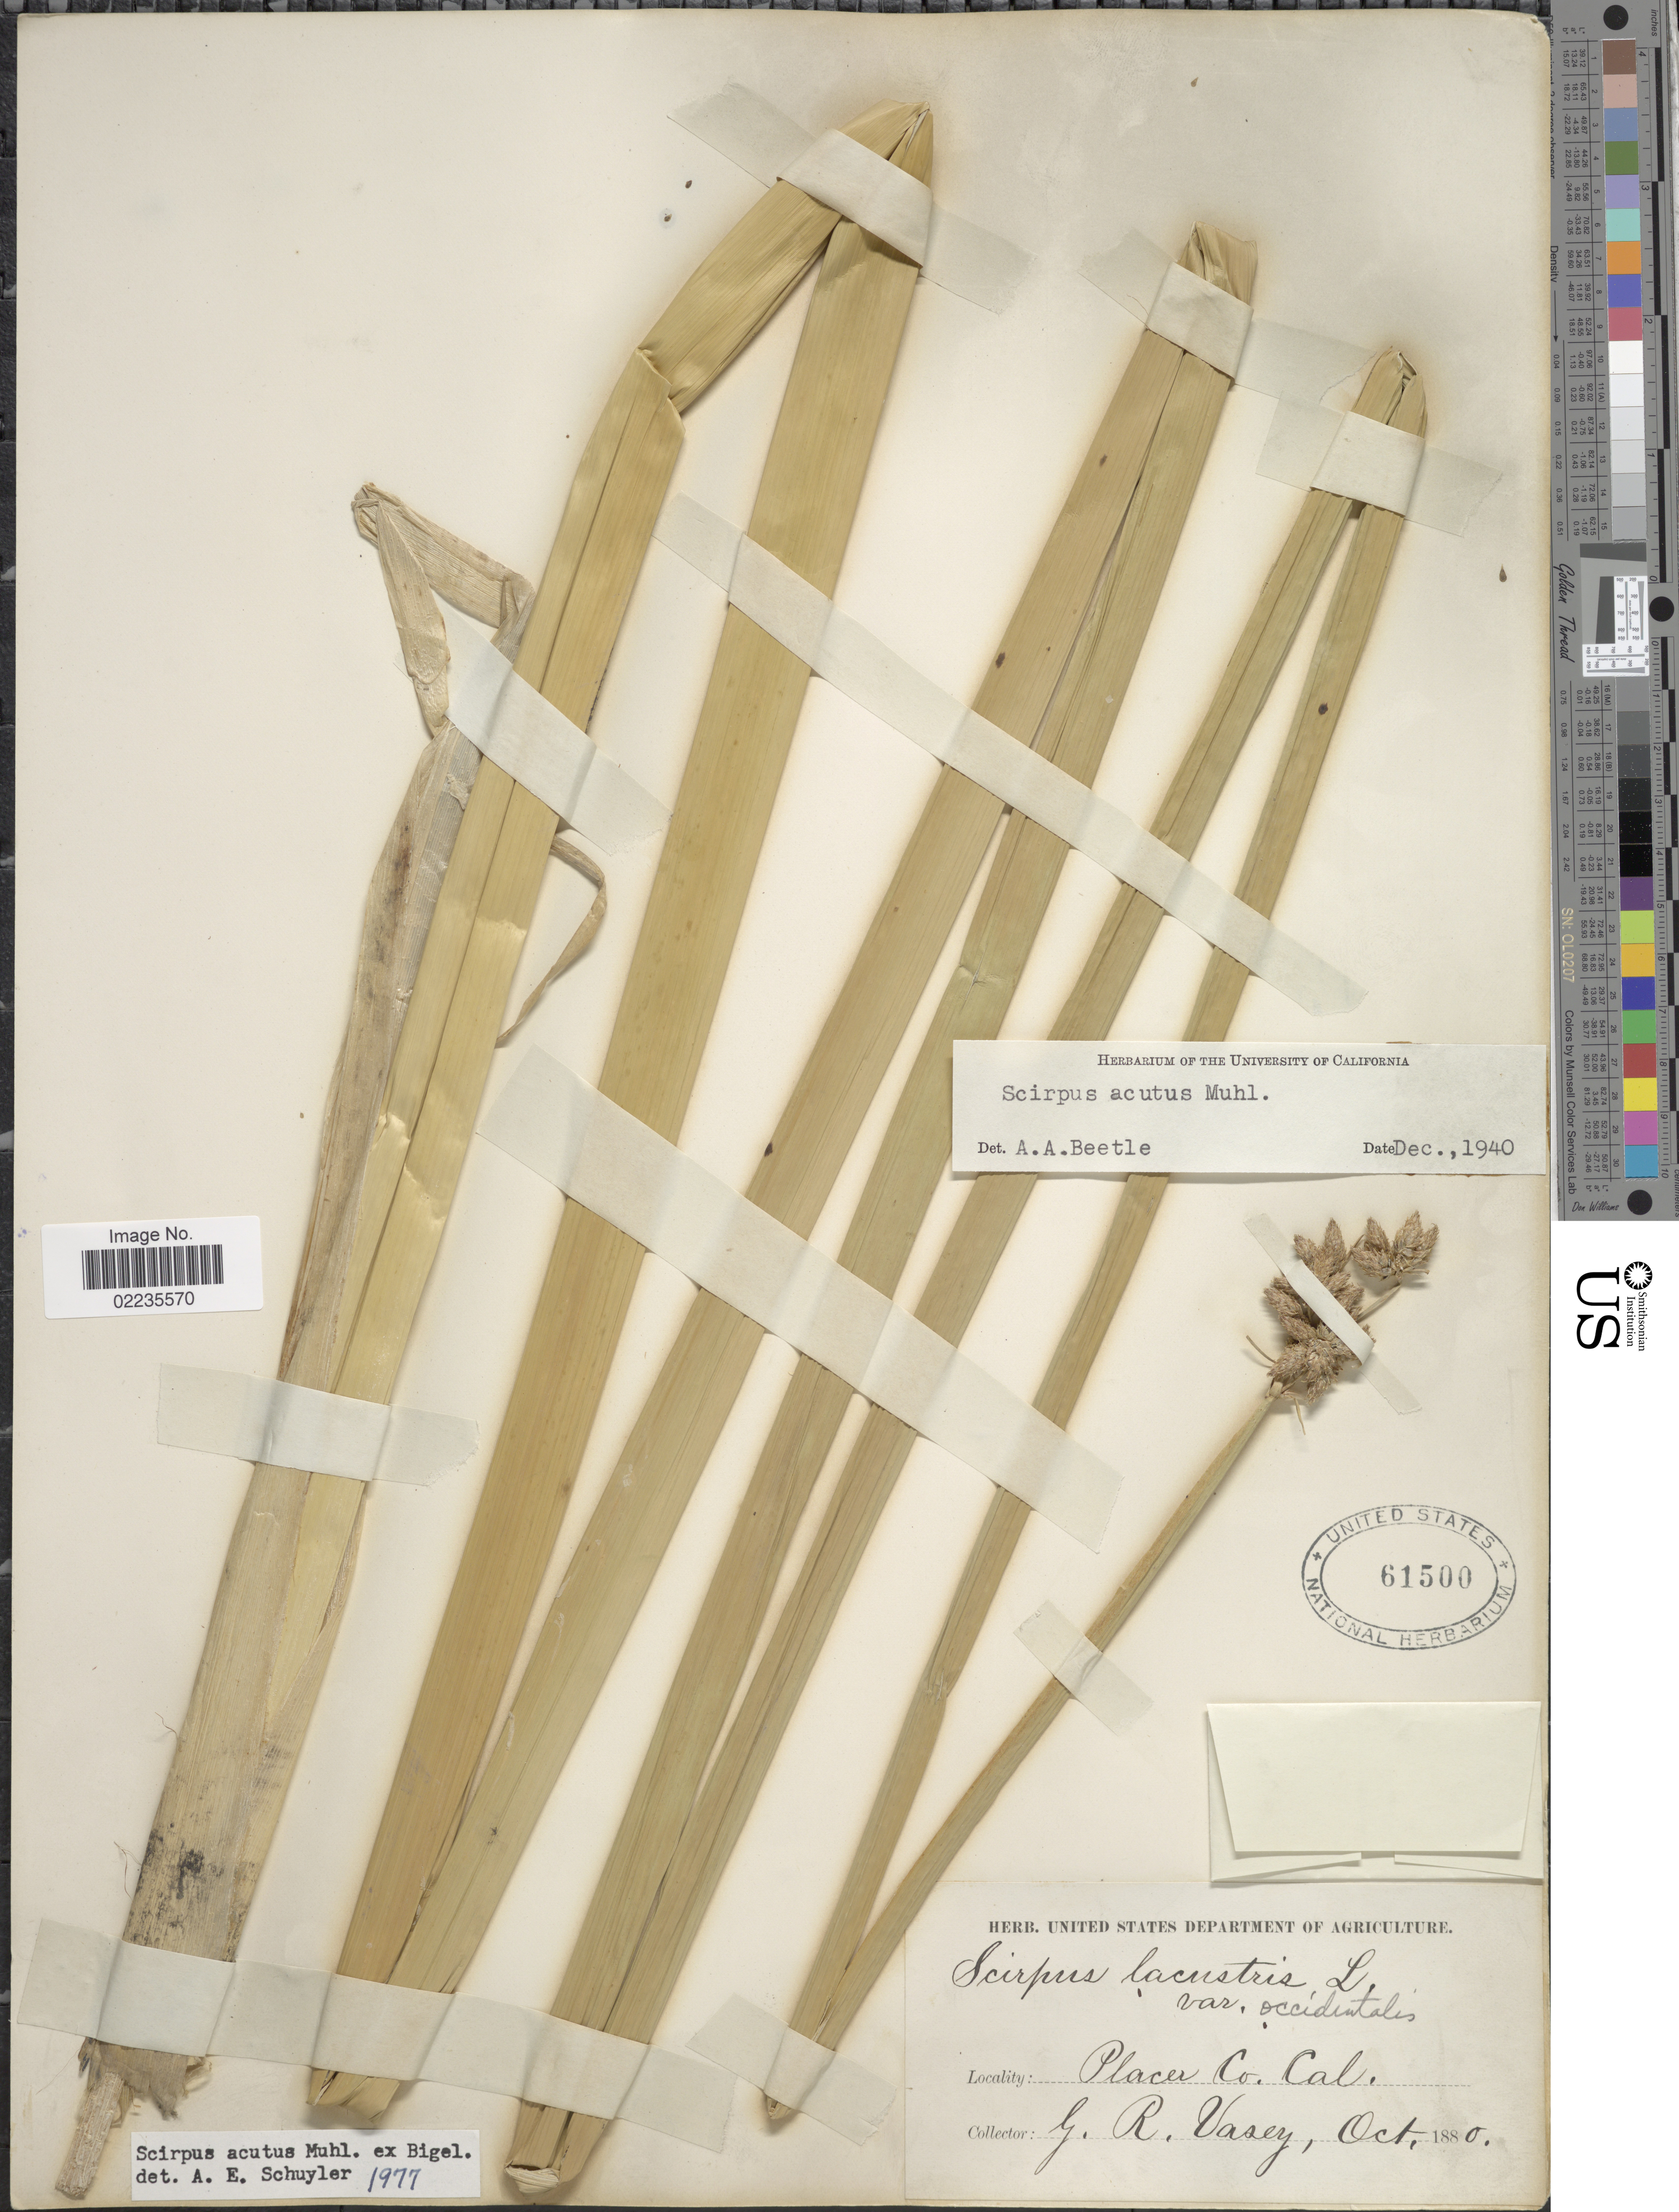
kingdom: Plantae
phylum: Tracheophyta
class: Liliopsida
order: Poales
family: Cyperaceae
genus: Schoenoplectus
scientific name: Schoenoplectus acutus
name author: (Muhl. ex Bigelow) Á. Löve & D. Löve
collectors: G. R. Vasey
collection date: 1880-10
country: United States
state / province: California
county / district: Placer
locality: Placer Co.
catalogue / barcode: US 61500